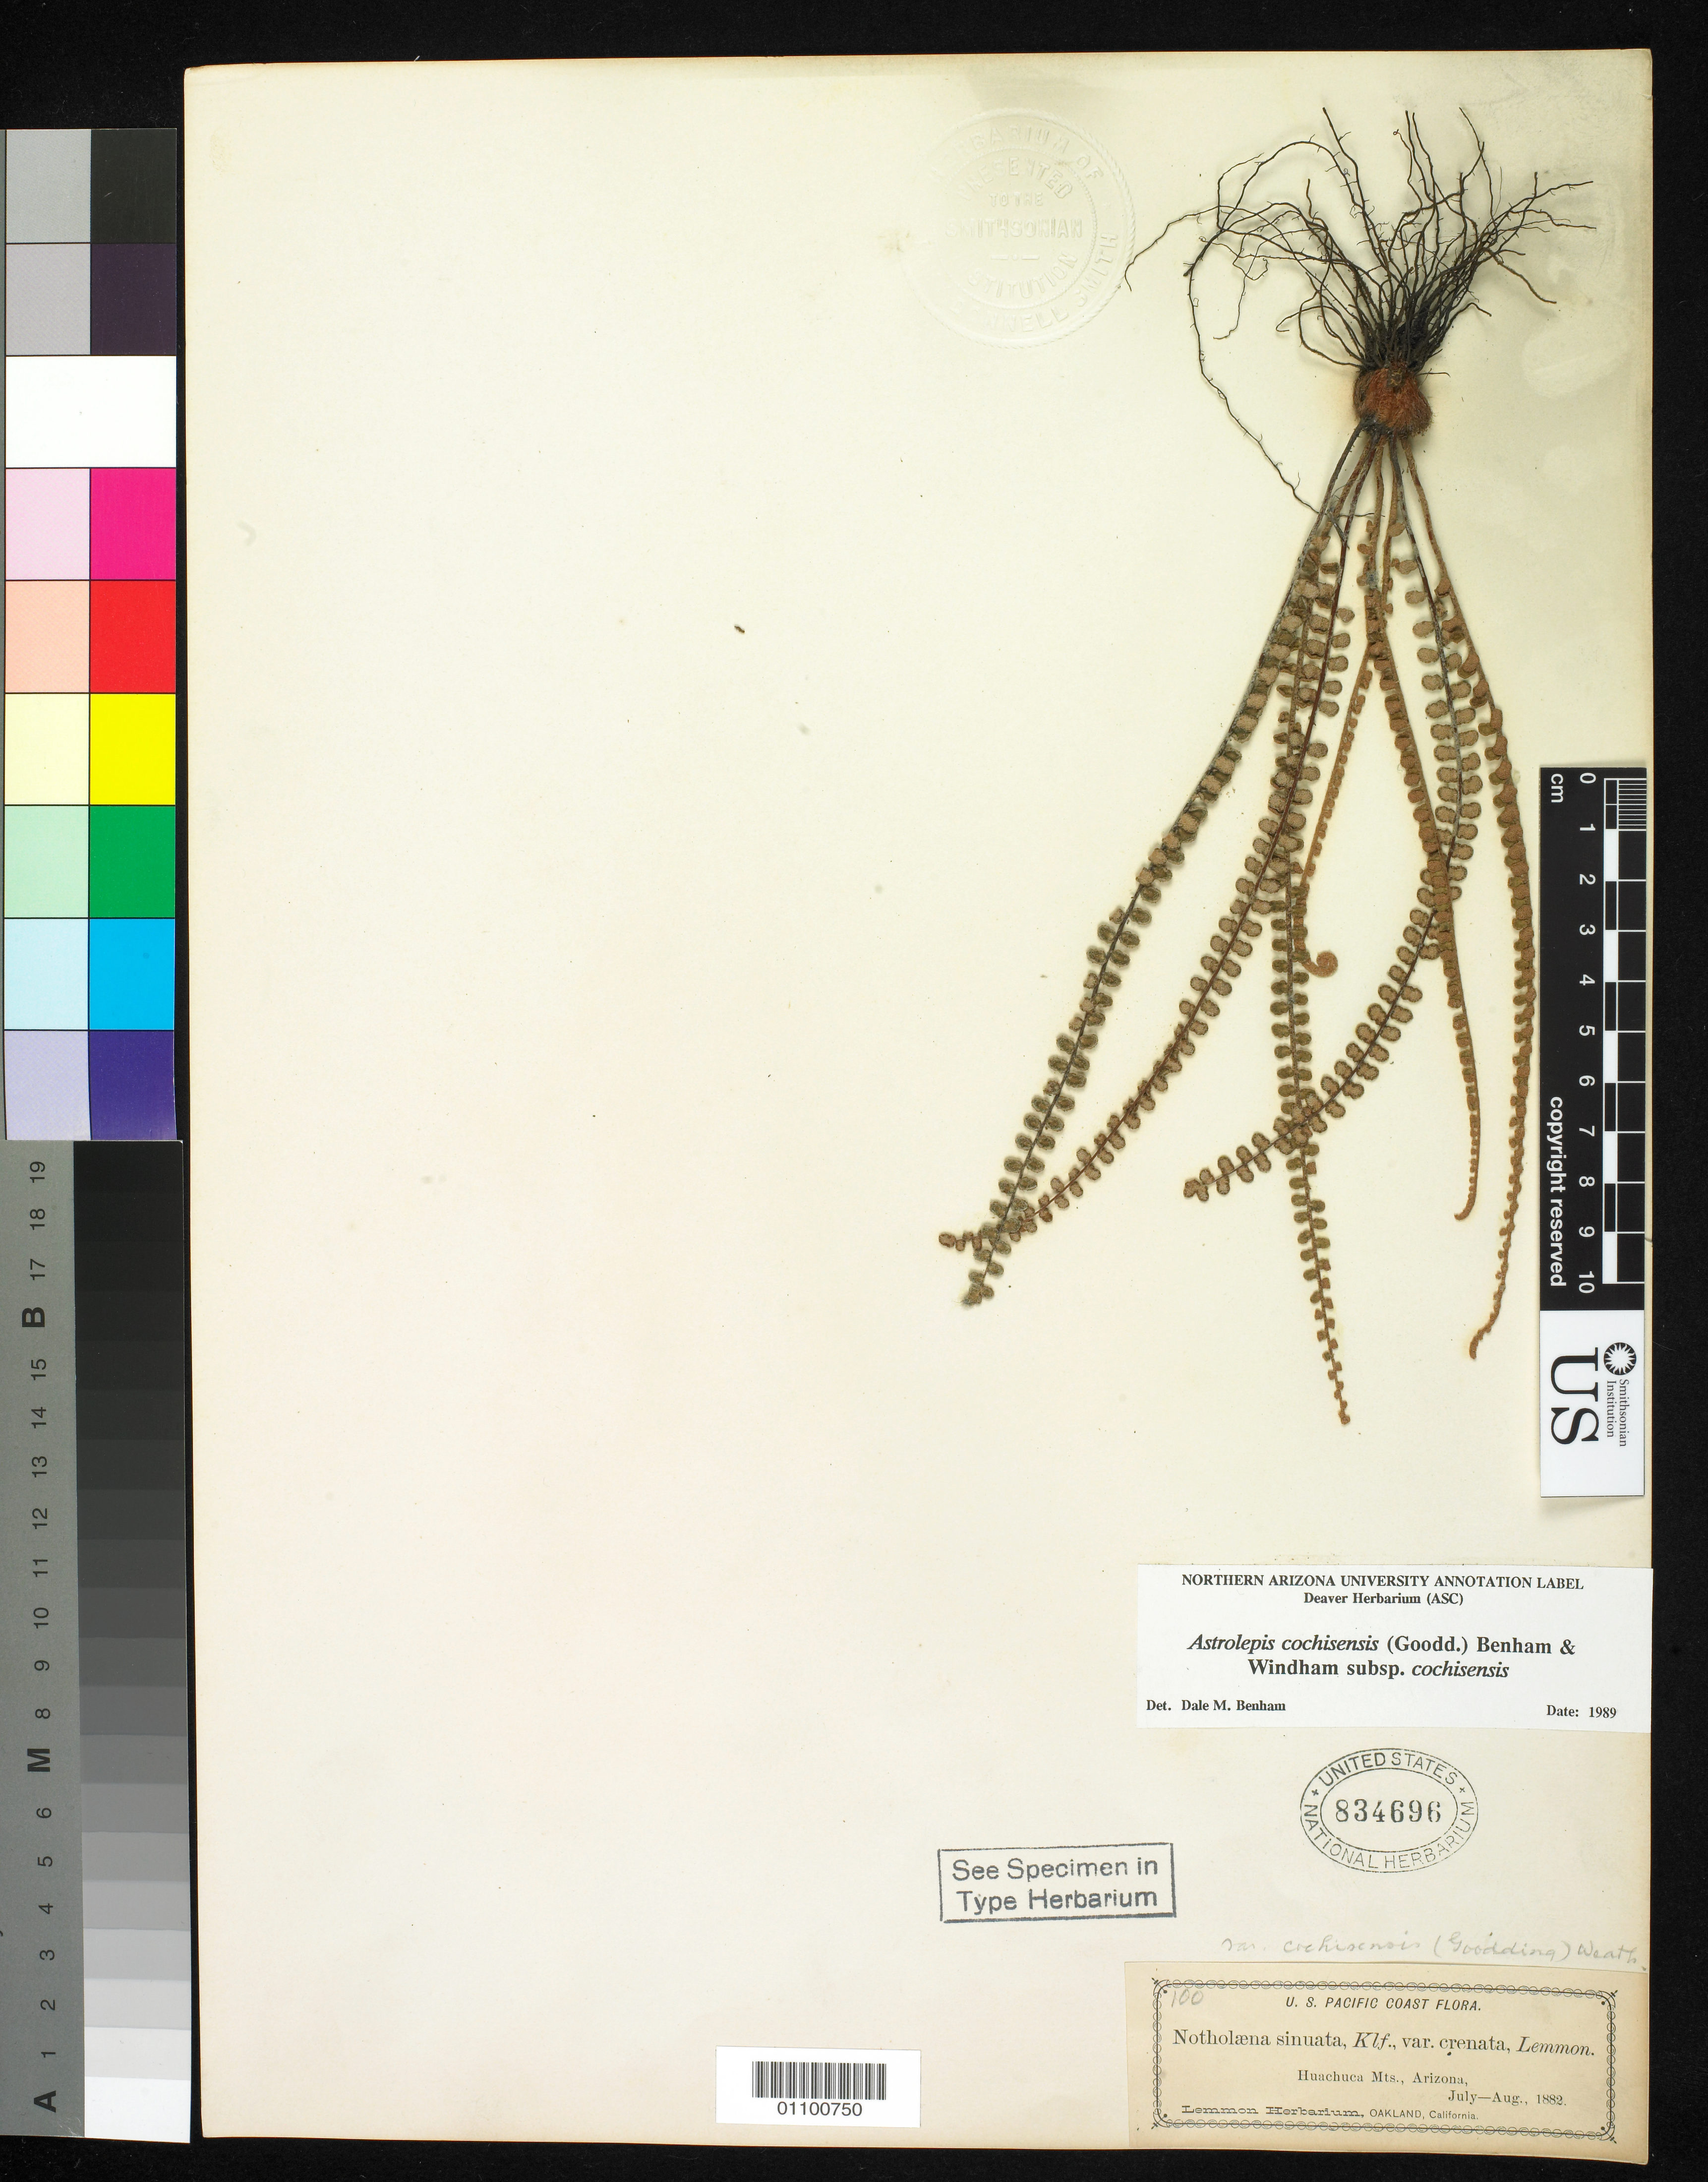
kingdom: Plantae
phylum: Tracheophyta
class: Polypodiopsida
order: Polypodiales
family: Pteridaceae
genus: Notholaena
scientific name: Notholaena sinuata var. crenata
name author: Lemmon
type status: Type Collection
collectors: J. G. Lemmon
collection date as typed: Jul 1882 to -- Aug 1882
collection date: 1882-07/1882-08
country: United States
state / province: Arizona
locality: Huachuca Mts.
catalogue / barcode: US 834696